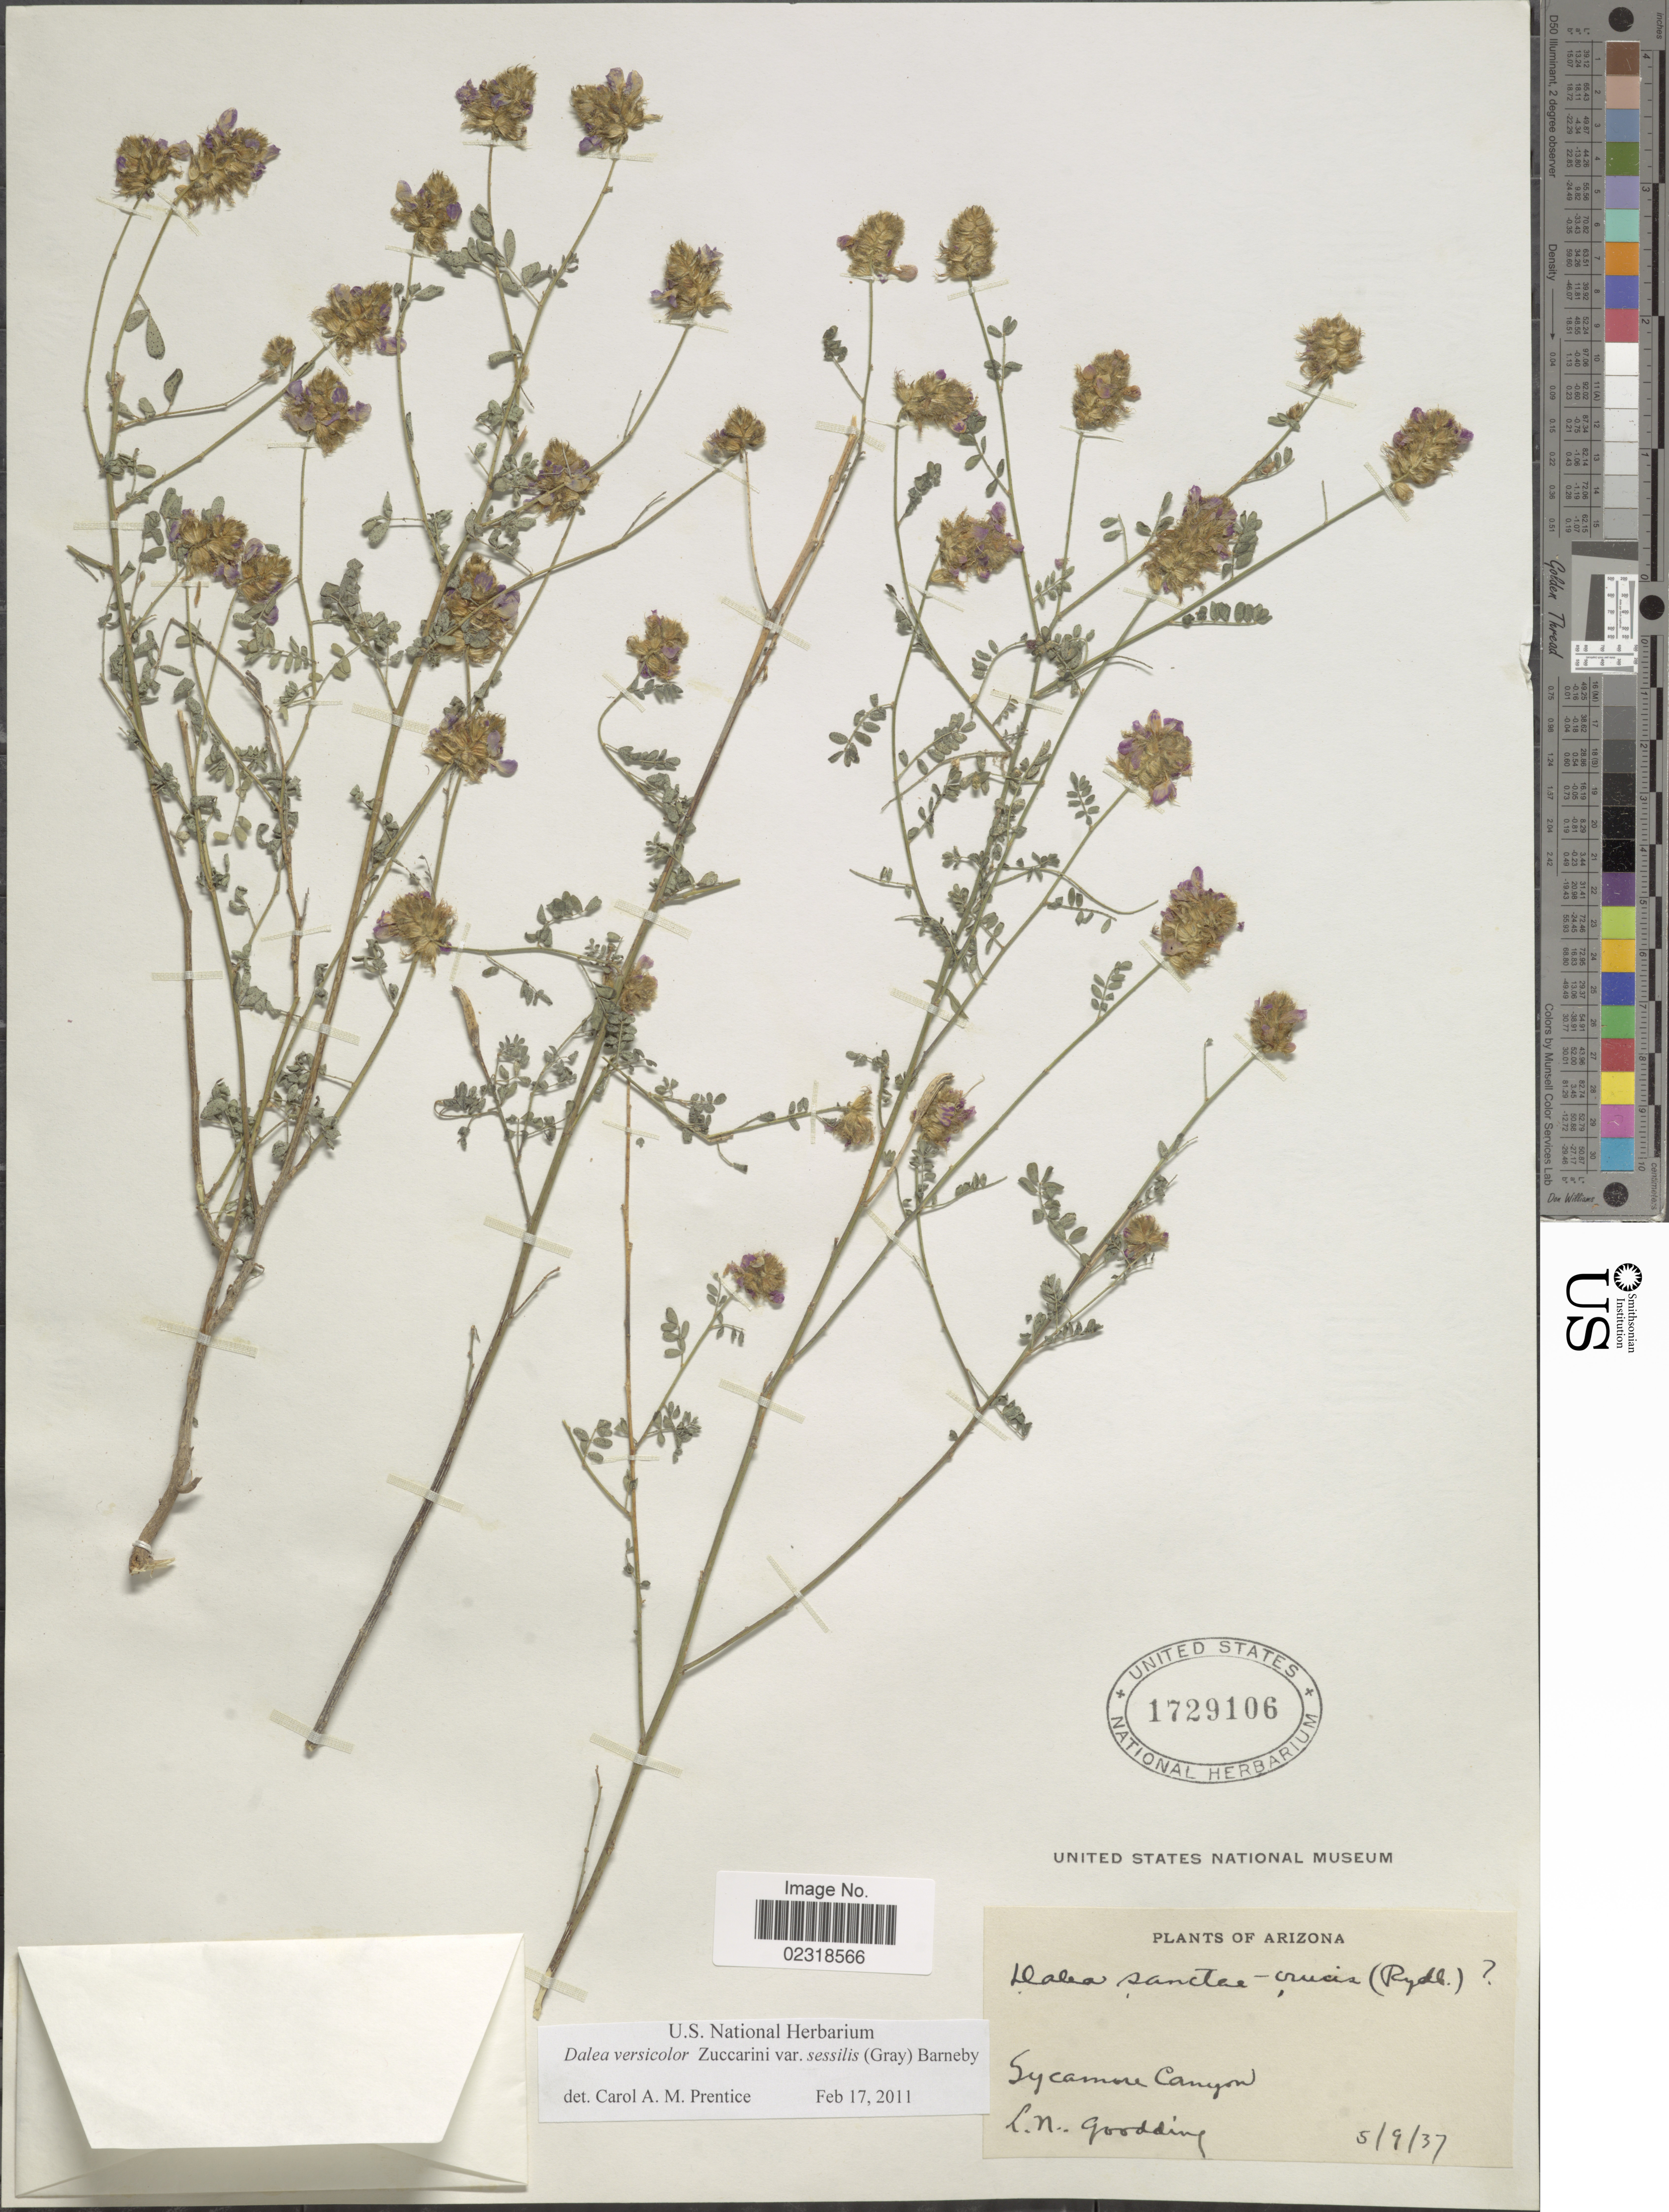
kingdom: Plantae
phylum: Tracheophyta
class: Magnoliopsida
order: Fabales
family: Fabaceae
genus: Dalea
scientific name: Dalea versicolor var. sessilis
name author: Zucc.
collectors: L. N. Goodding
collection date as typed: Transcribed d/m/y: 9/5/37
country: United States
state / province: Arizona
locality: Sycamne Canyon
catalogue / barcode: US 1729106